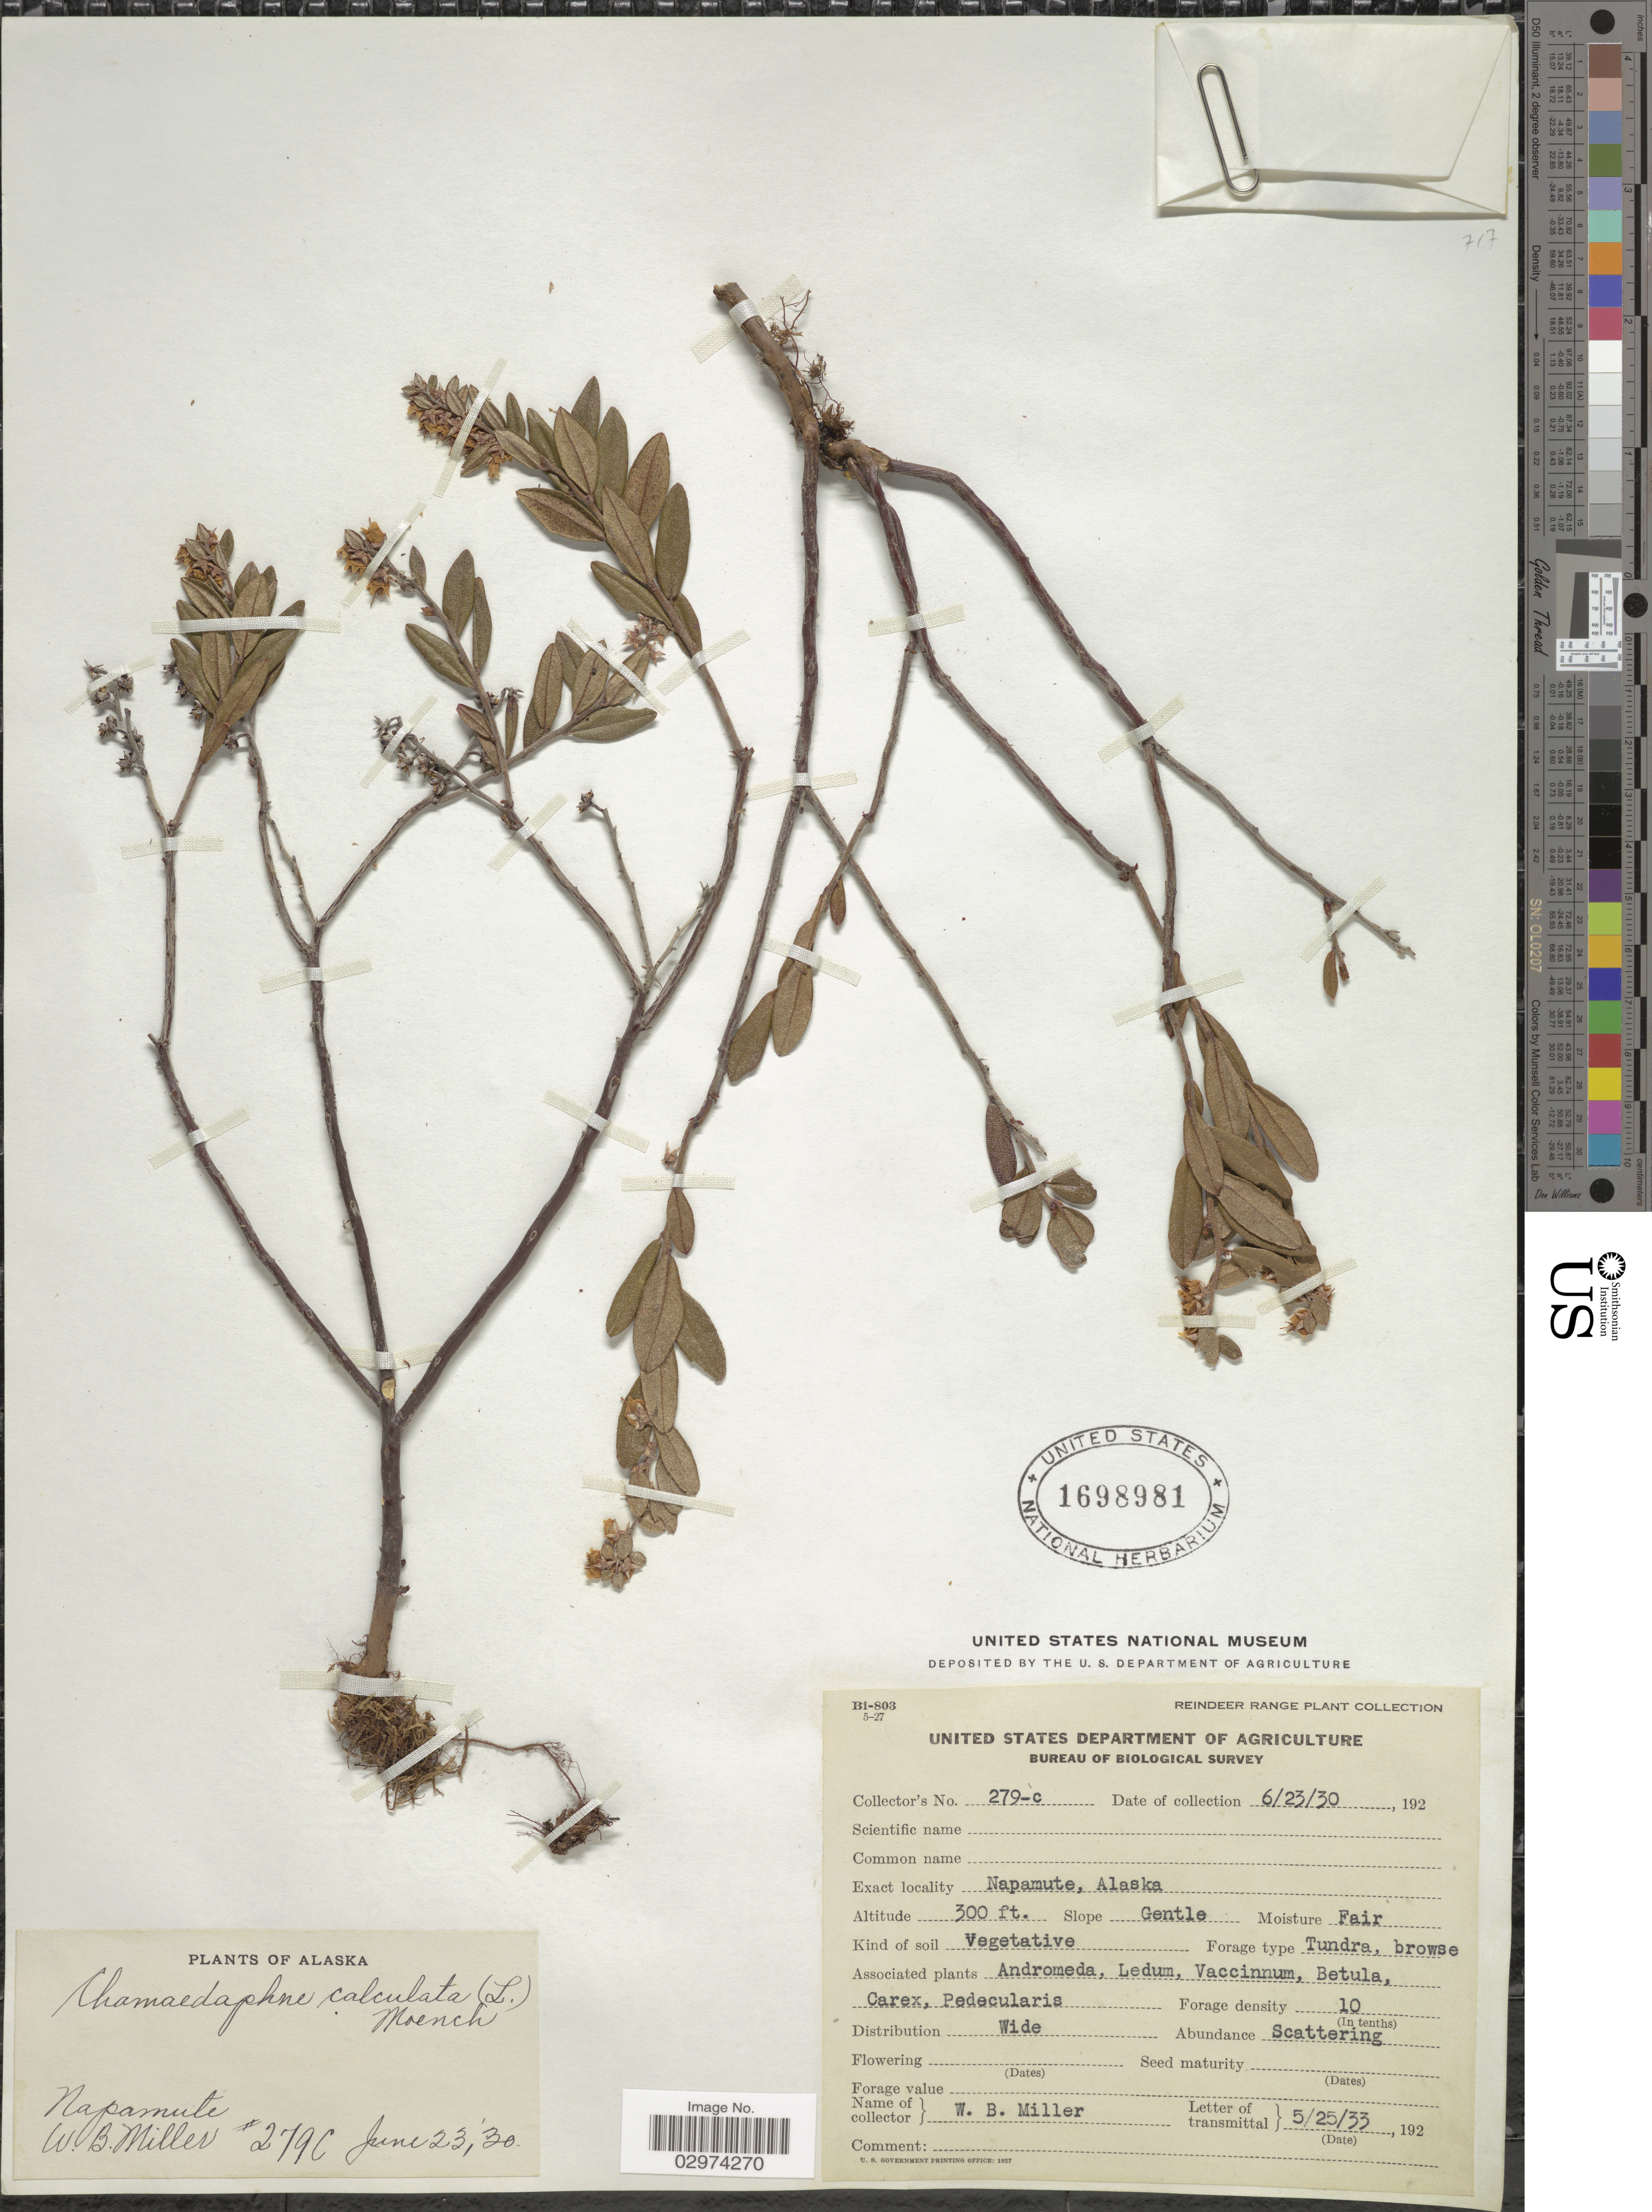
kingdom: Plantae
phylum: Tracheophyta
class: Magnoliopsida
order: Ericales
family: Ericaceae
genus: Chamaedaphne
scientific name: Chamaedaphne calyculata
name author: (L.) Moench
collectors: W. Miller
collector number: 279-c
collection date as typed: Transcribed d/m/y: 23/6/30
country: United States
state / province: Alaska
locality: Napumete.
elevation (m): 91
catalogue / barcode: US 1698981